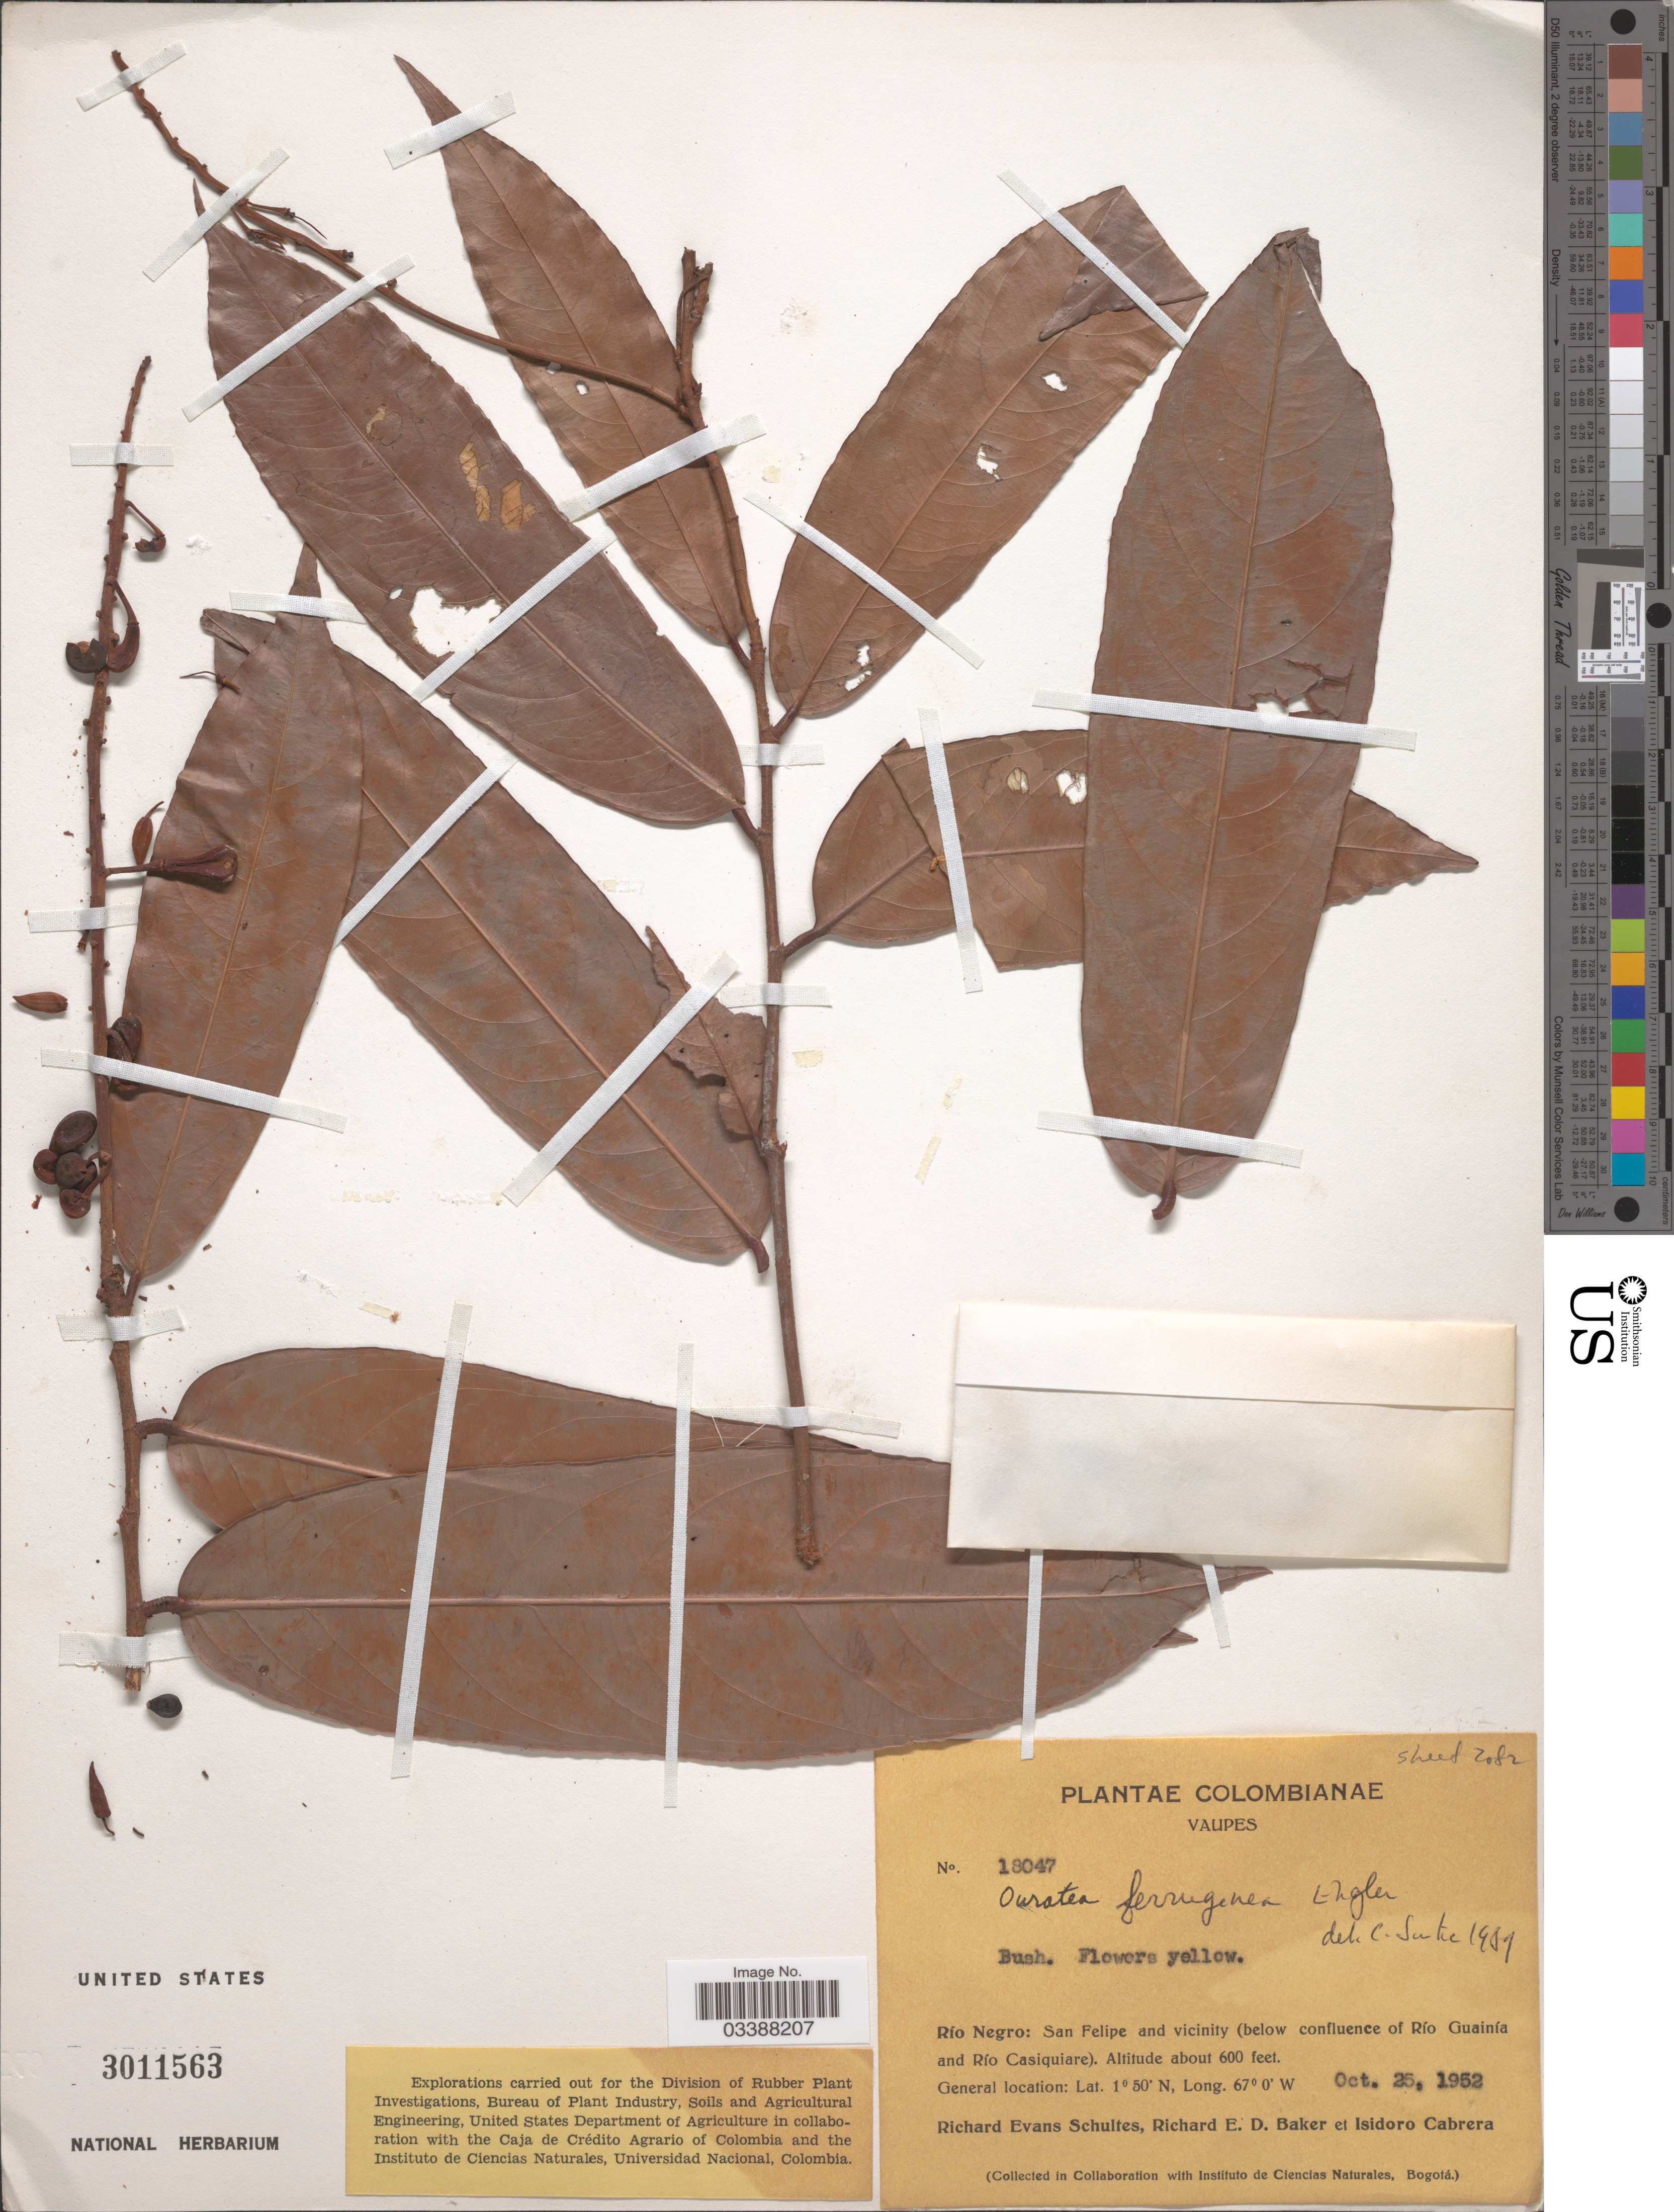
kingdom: Plantae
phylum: Tracheophyta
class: Magnoliopsida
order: Malpighiales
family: Ochnaceae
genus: Ouratea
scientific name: Ouratea ferruginea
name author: Engl.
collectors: R. E. Schultes, R. E. D. Baker & I. Cabrera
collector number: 18047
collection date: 1952-10-25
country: Colombia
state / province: Vaupés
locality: Río Negro: San Felipe and vicinity (below confluence of Río Guainía and Río Casiquiare).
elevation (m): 183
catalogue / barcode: US 3011563